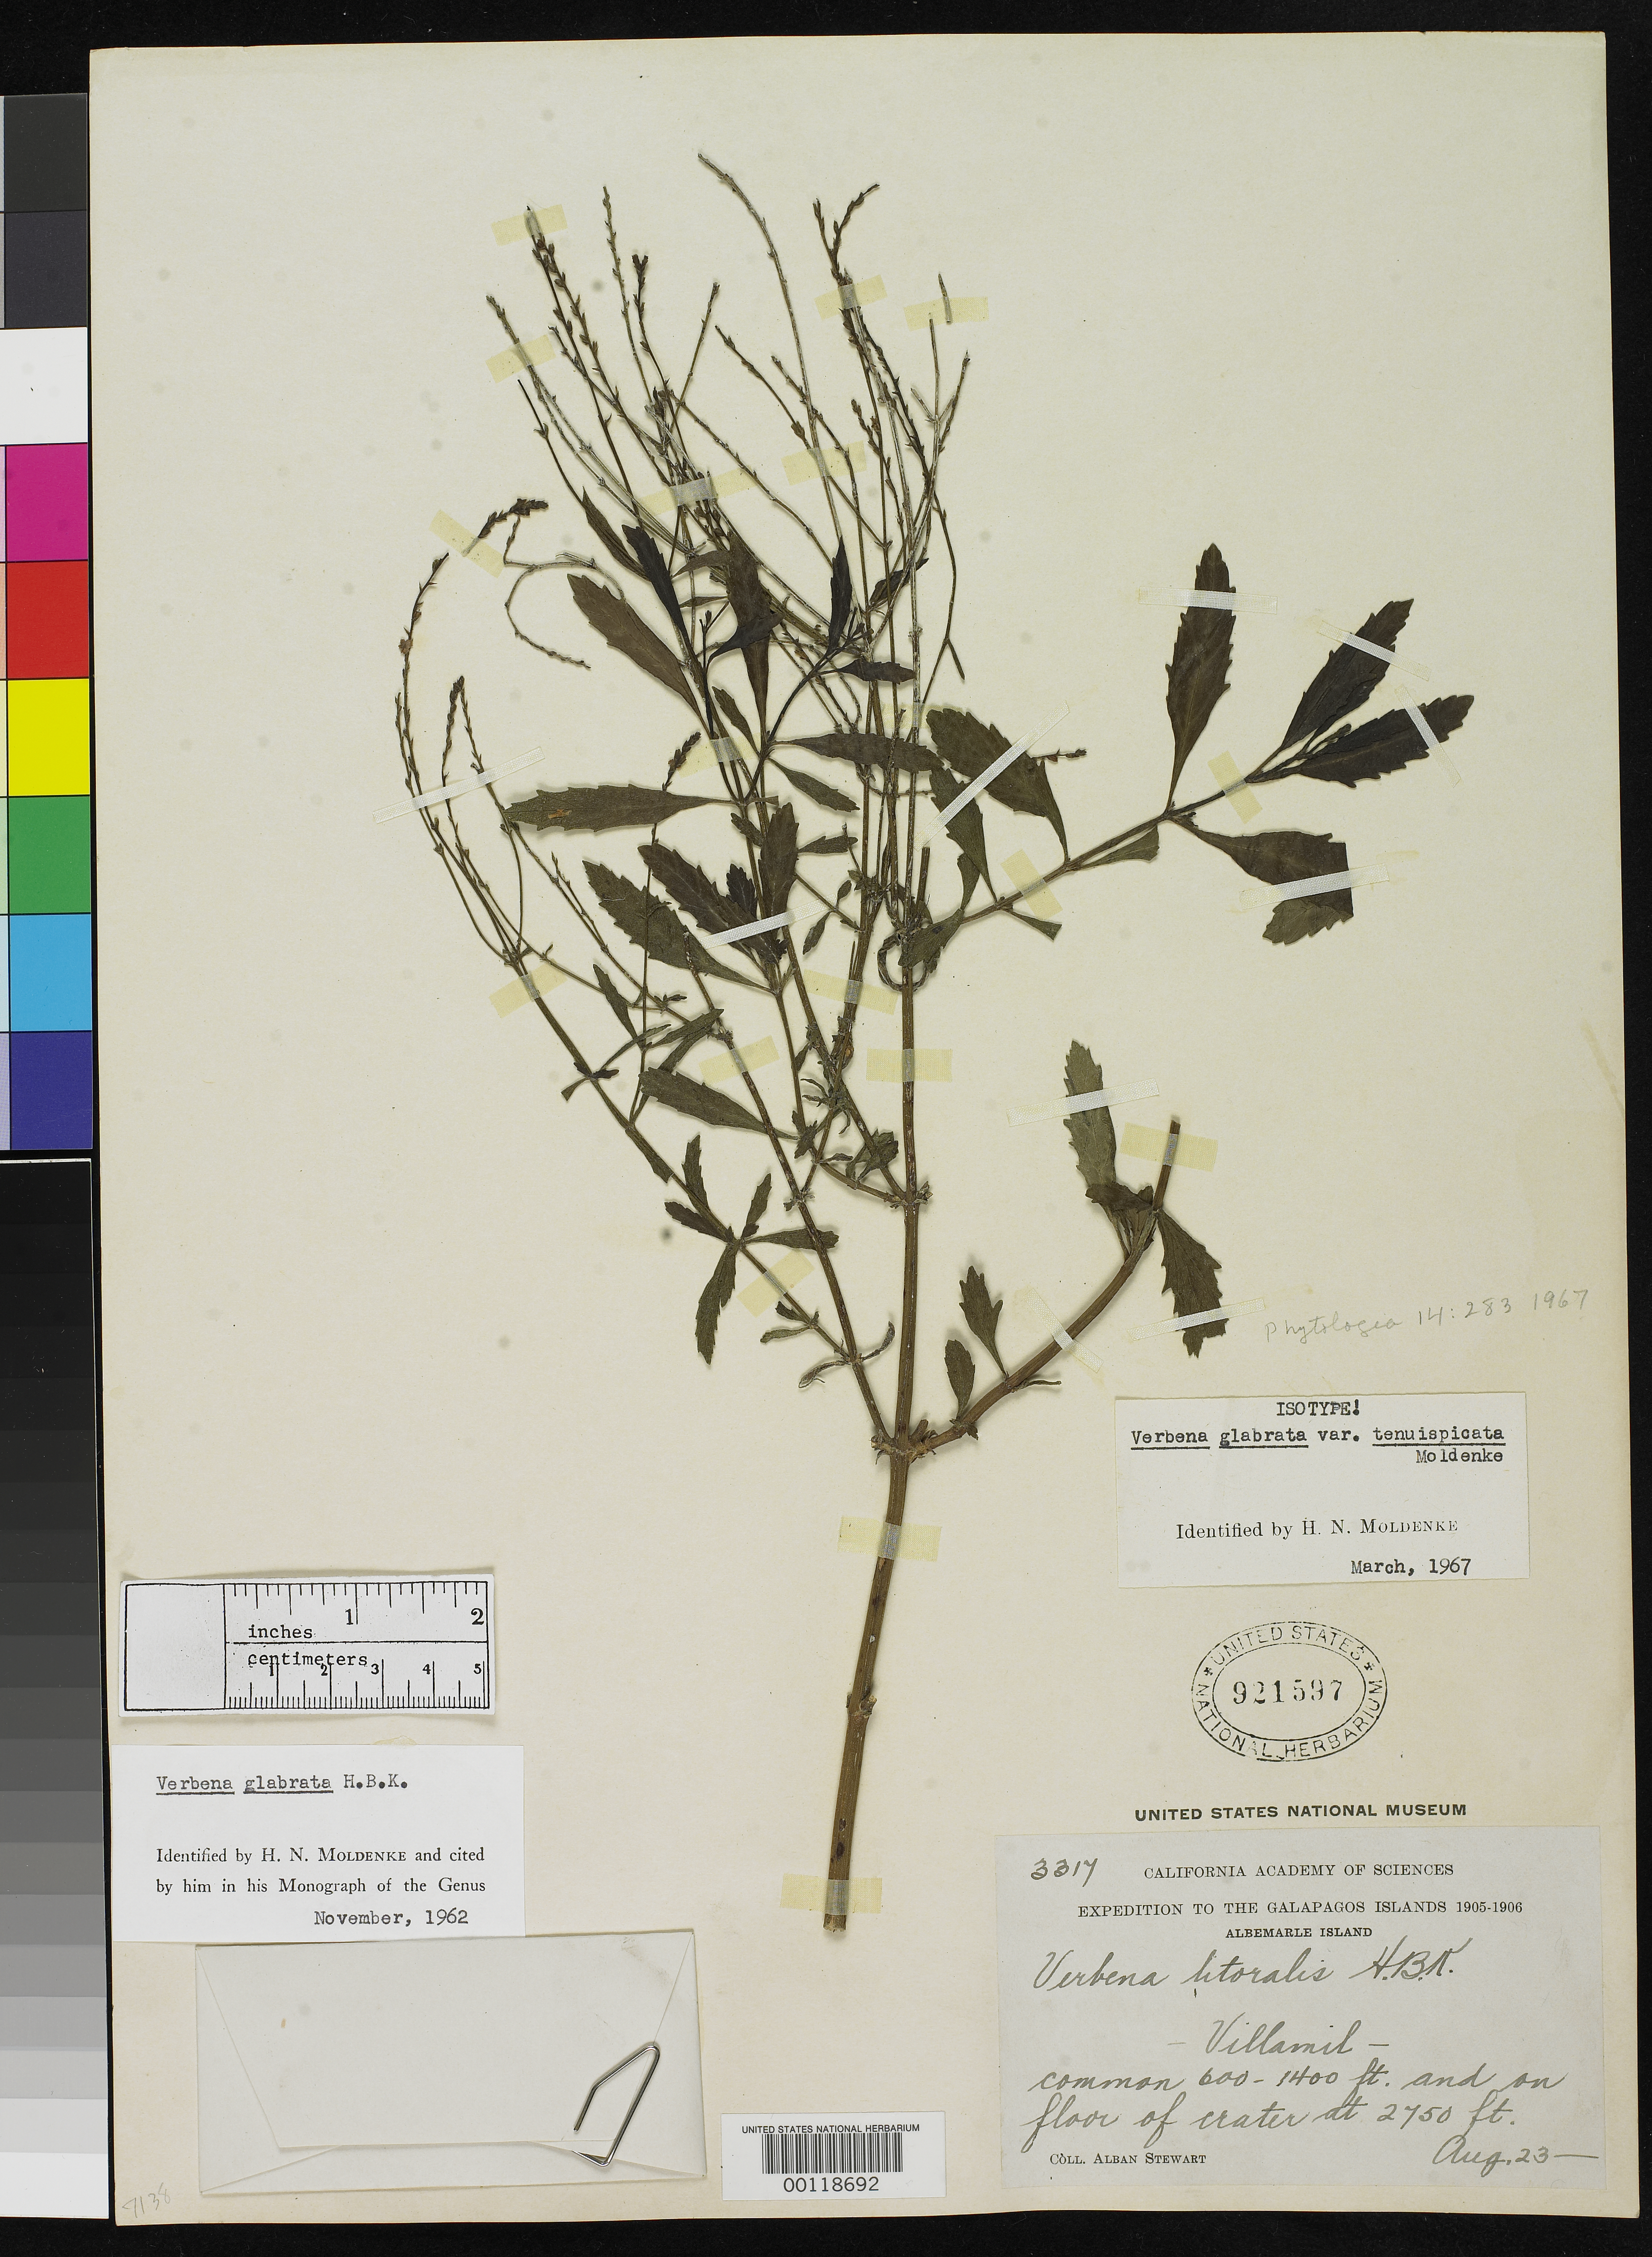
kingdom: Plantae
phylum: Tracheophyta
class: Magnoliopsida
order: Lamiales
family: Verbenaceae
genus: Verbena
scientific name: Verbena glabrata var. tenuispicata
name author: Moldenke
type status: Isotype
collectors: A. Stewart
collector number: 3317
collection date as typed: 23 Aug 1905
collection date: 1905-08-23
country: Ecuador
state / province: Colón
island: Isabela [Albemarle]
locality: Villamil. [Albermarle I.]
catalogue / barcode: US 921597